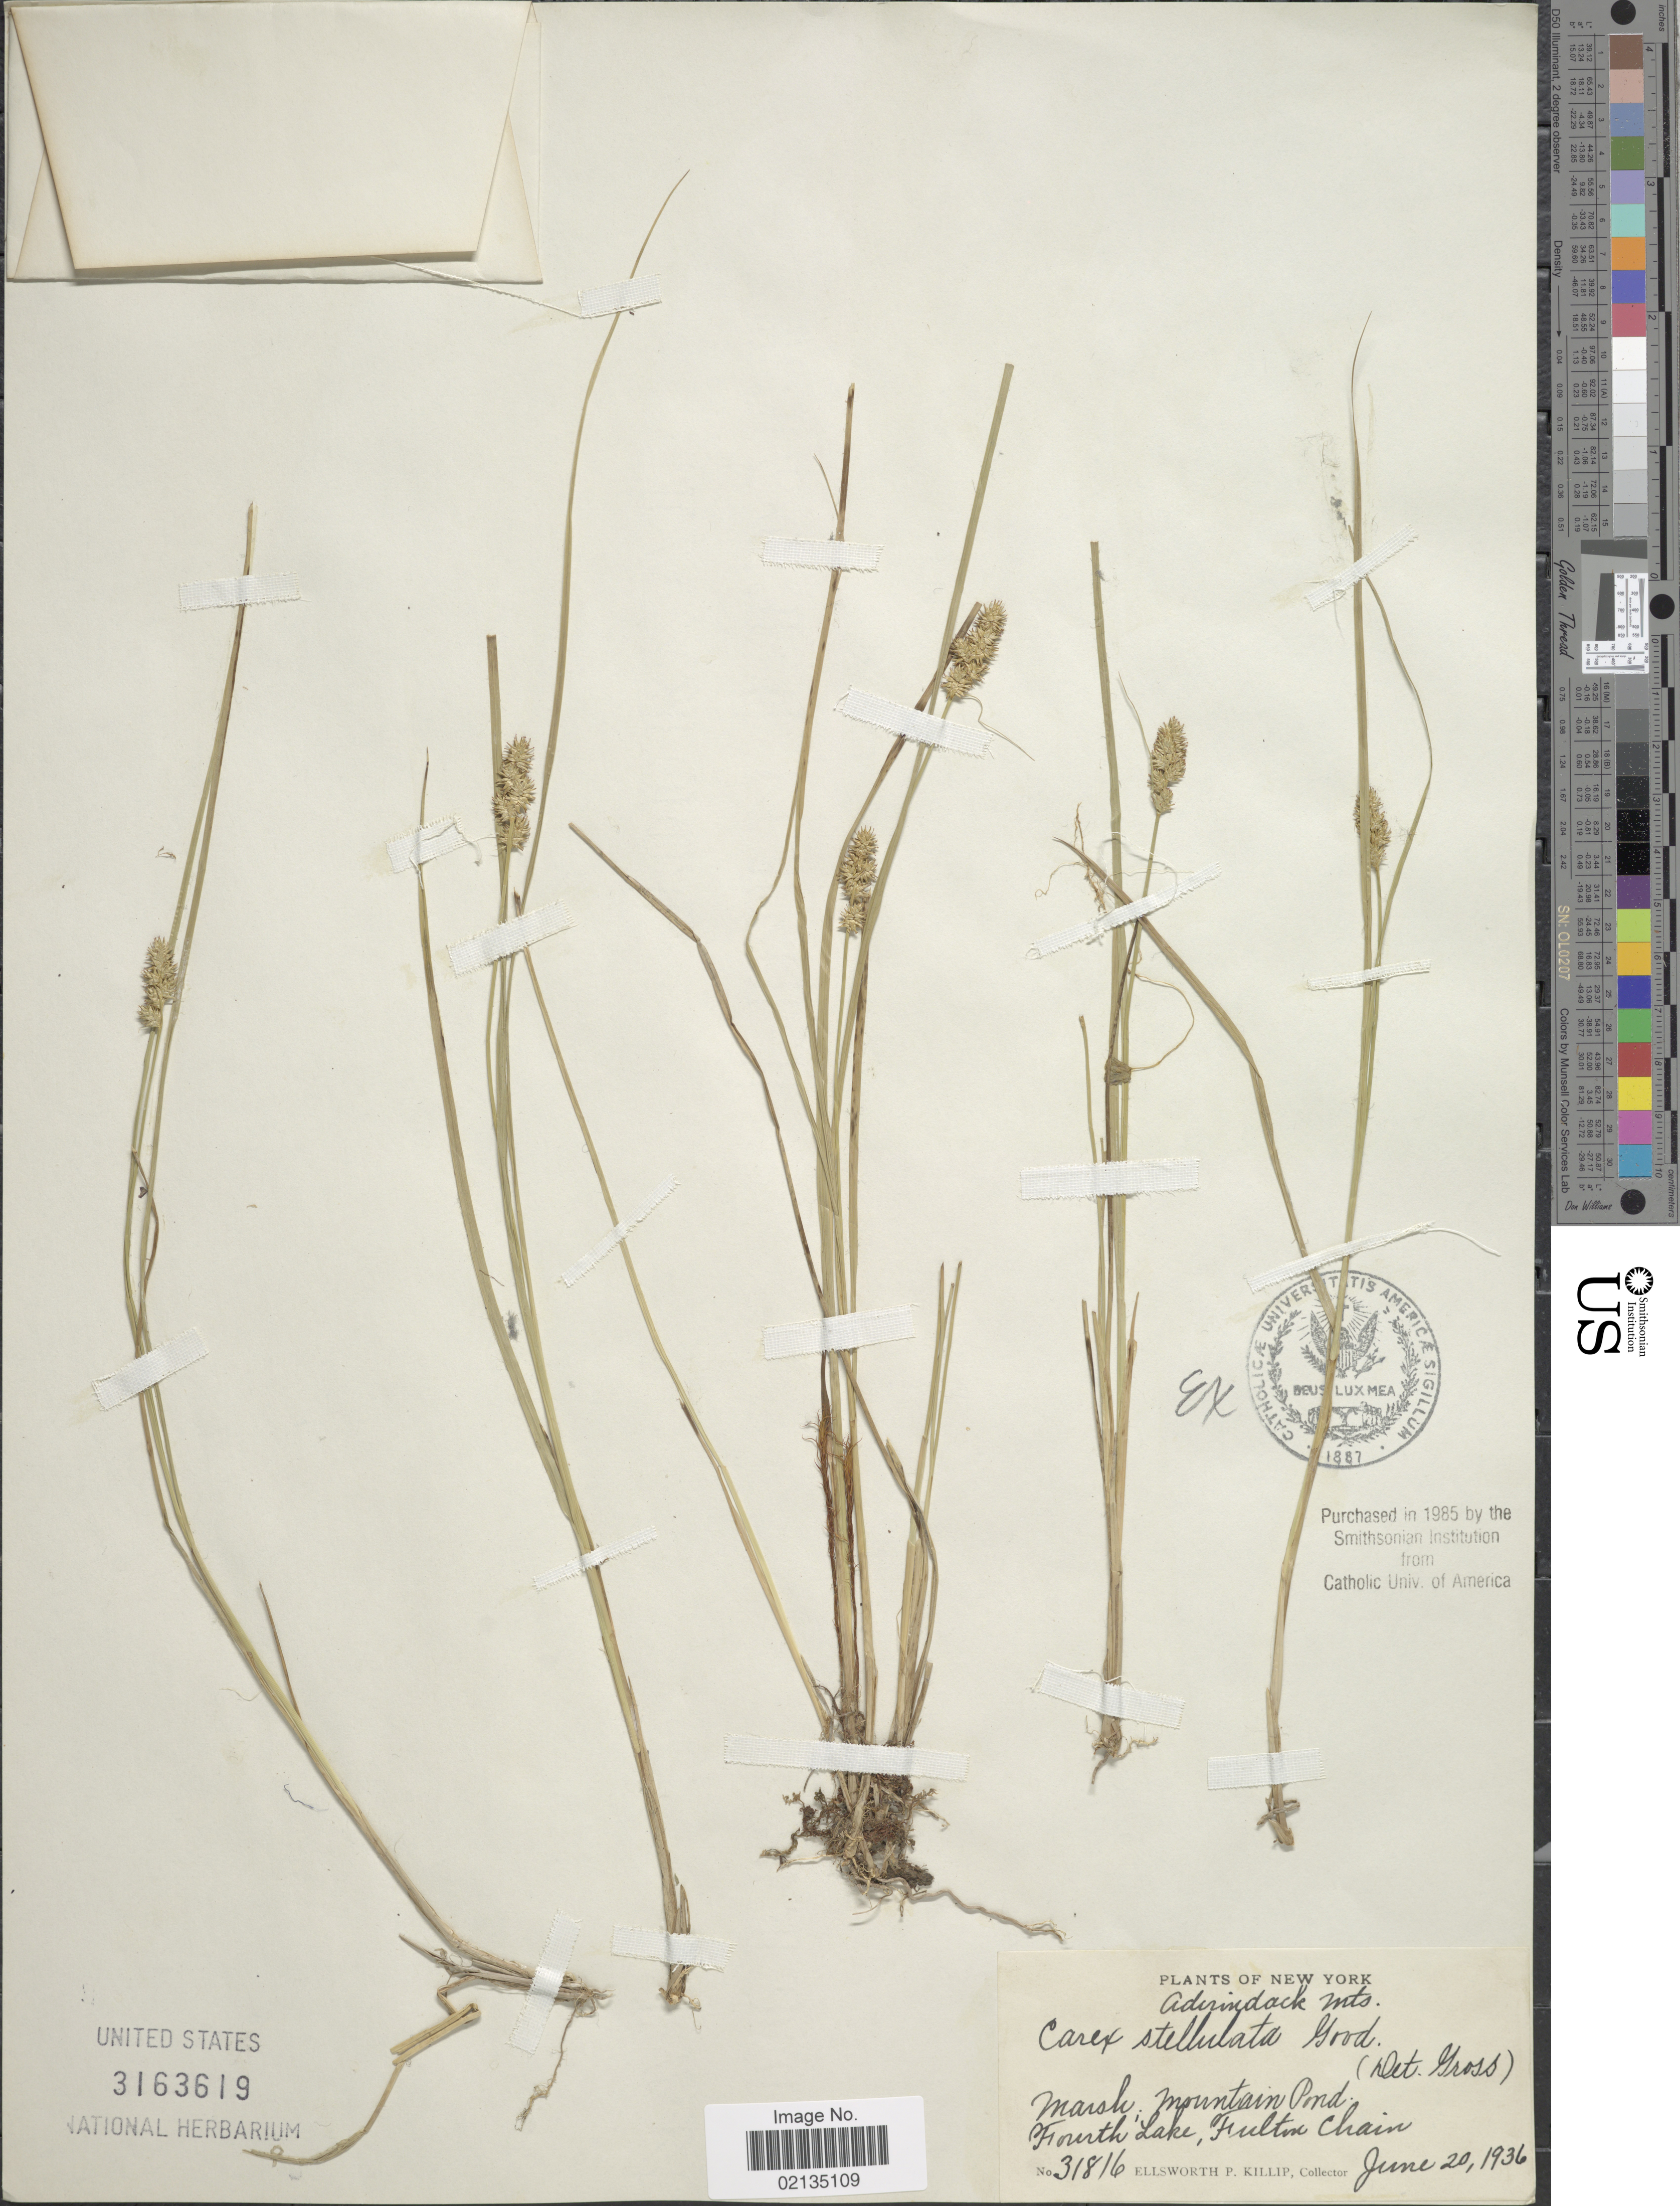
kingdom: Plantae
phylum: Tracheophyta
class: Liliopsida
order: Poales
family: Cyperaceae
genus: Carex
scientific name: Carex echinata subsp. echinata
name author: Murray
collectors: E. P. Killip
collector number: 31816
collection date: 1936-06-20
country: United States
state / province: New York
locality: Marsh; Mountain Pond, Fourth Lake, Fulton Chain.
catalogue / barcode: US 3163619